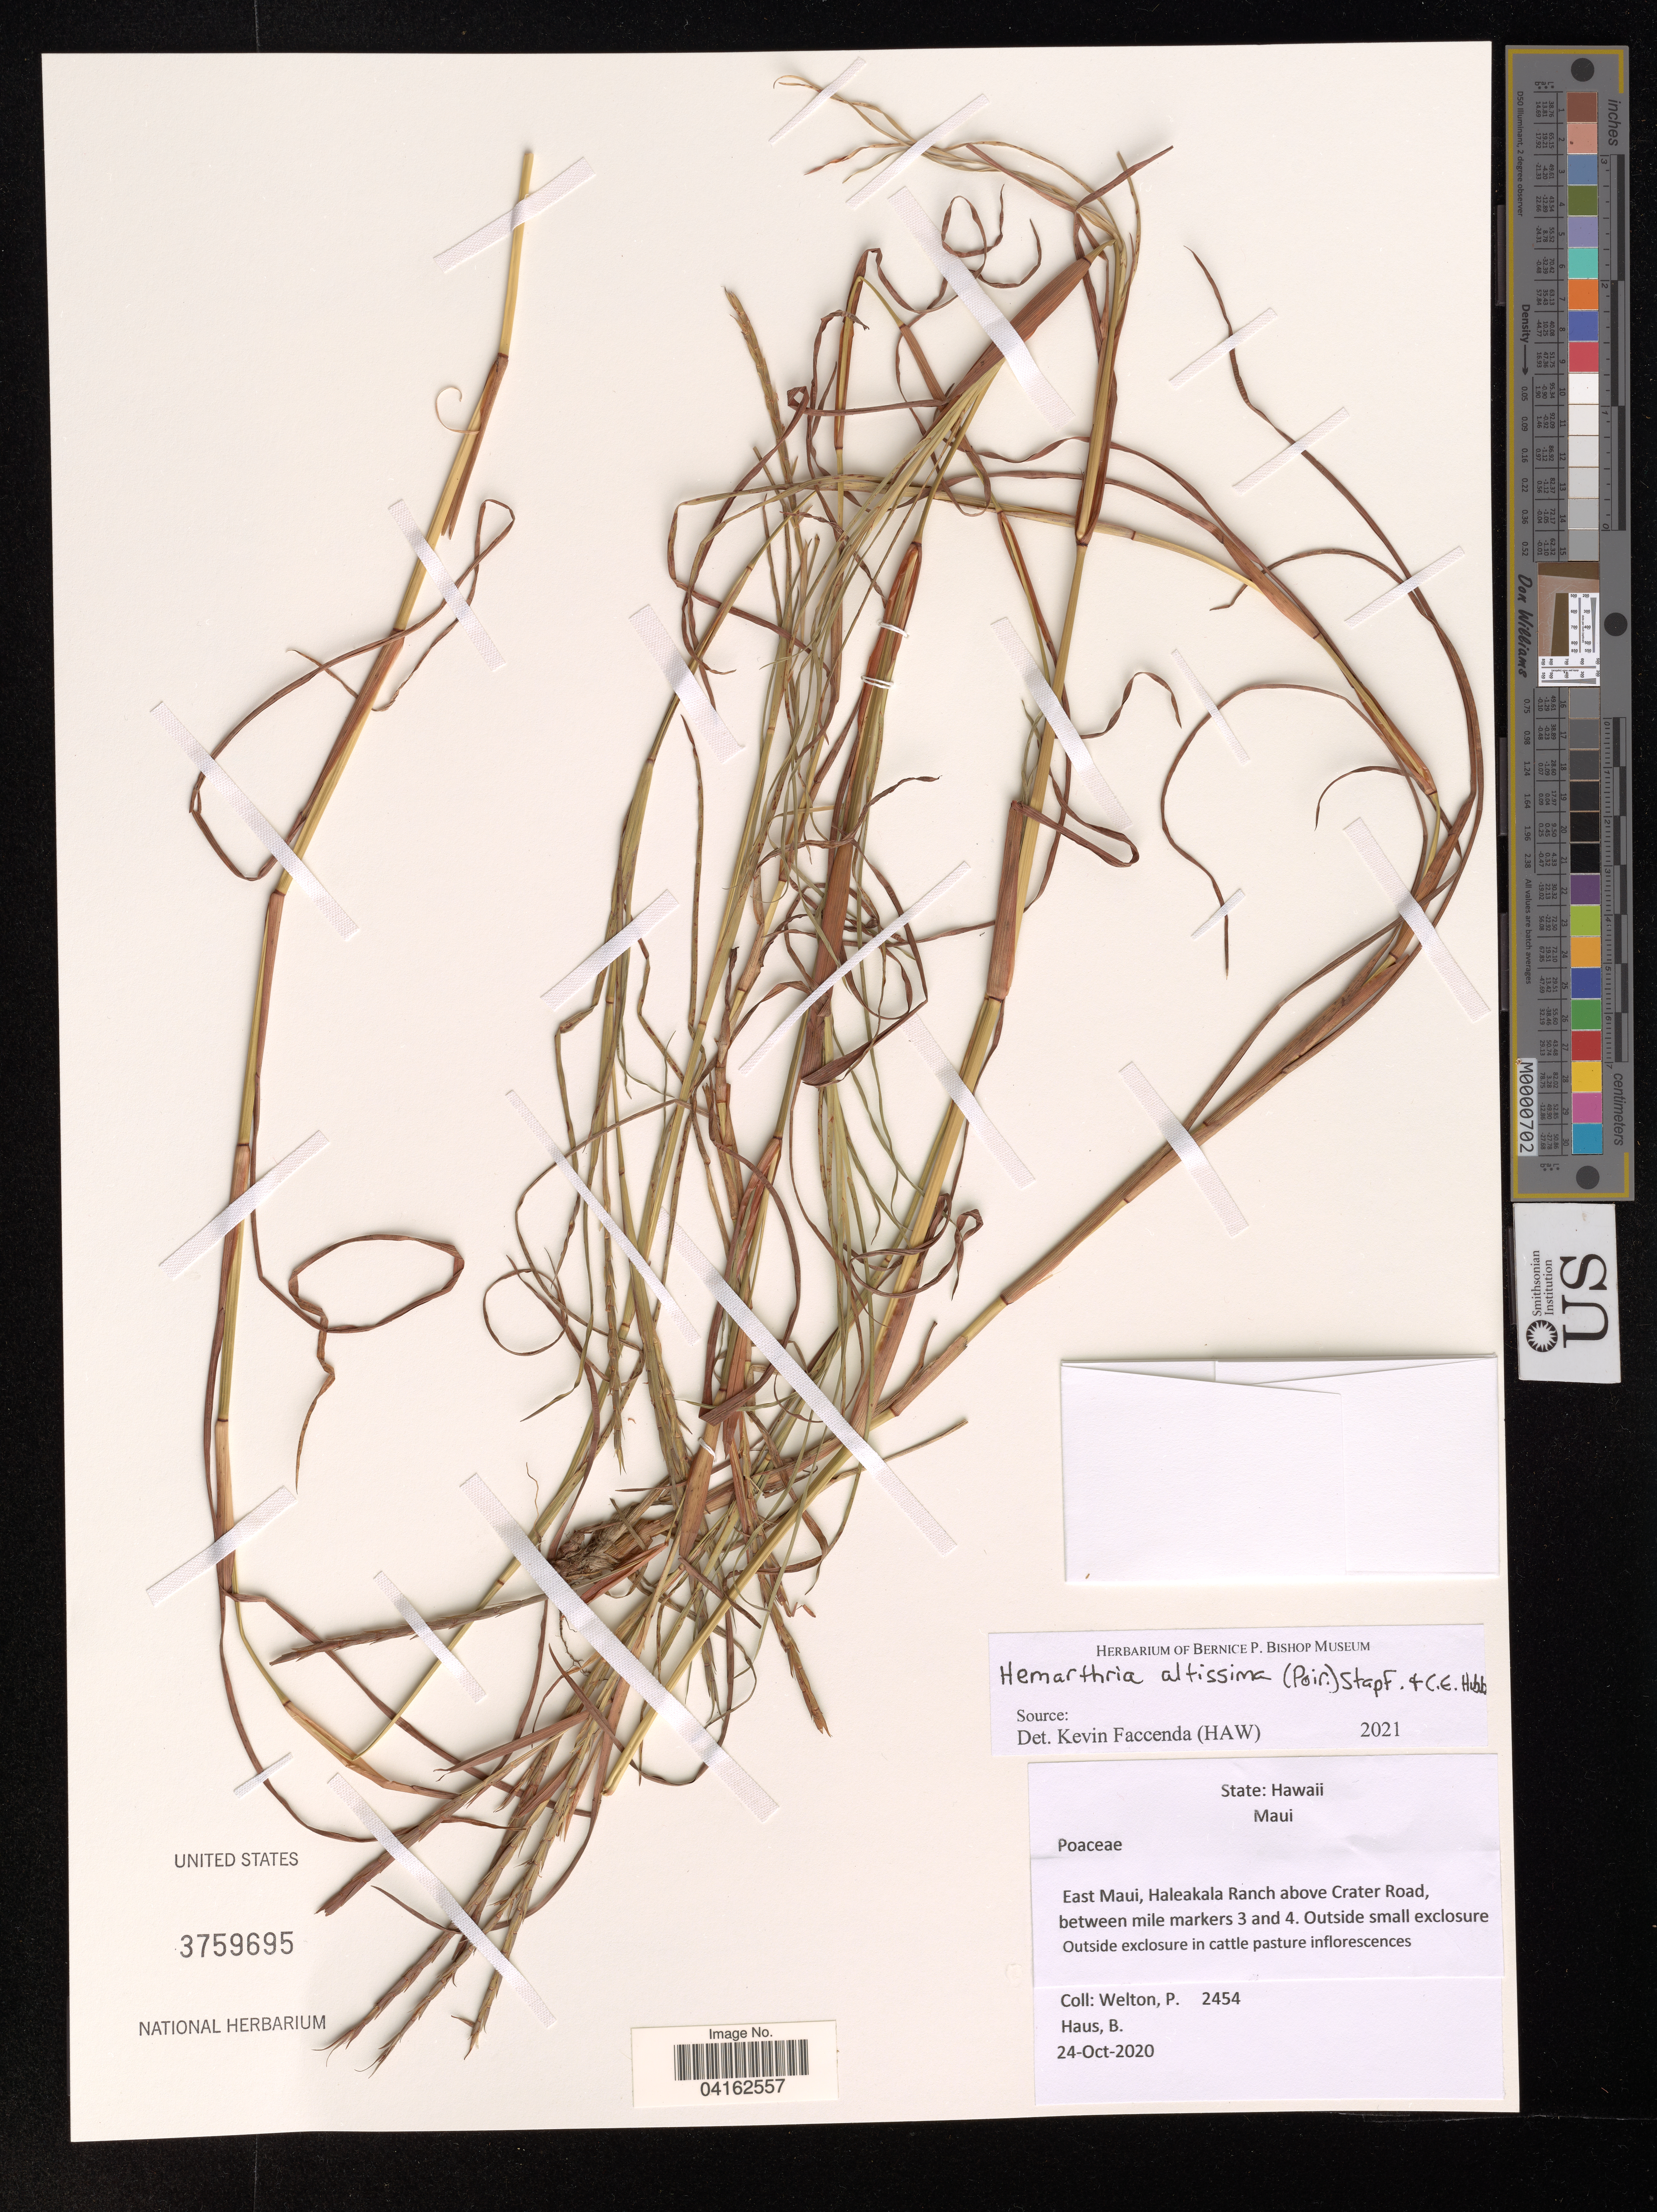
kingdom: Plantae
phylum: Tracheophyta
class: Liliopsida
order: Poales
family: Poaceae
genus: Hemarthria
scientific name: Hemarthria altissima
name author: (Poir.) Stapf & C. E. Hubb.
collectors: P. Welton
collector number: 2454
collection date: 2020-10-24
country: United States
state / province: Hawaii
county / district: Maui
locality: East Maui, Haleakala Ranch above Crater Road, between mile markers 3 and 4.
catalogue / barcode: US 3759695